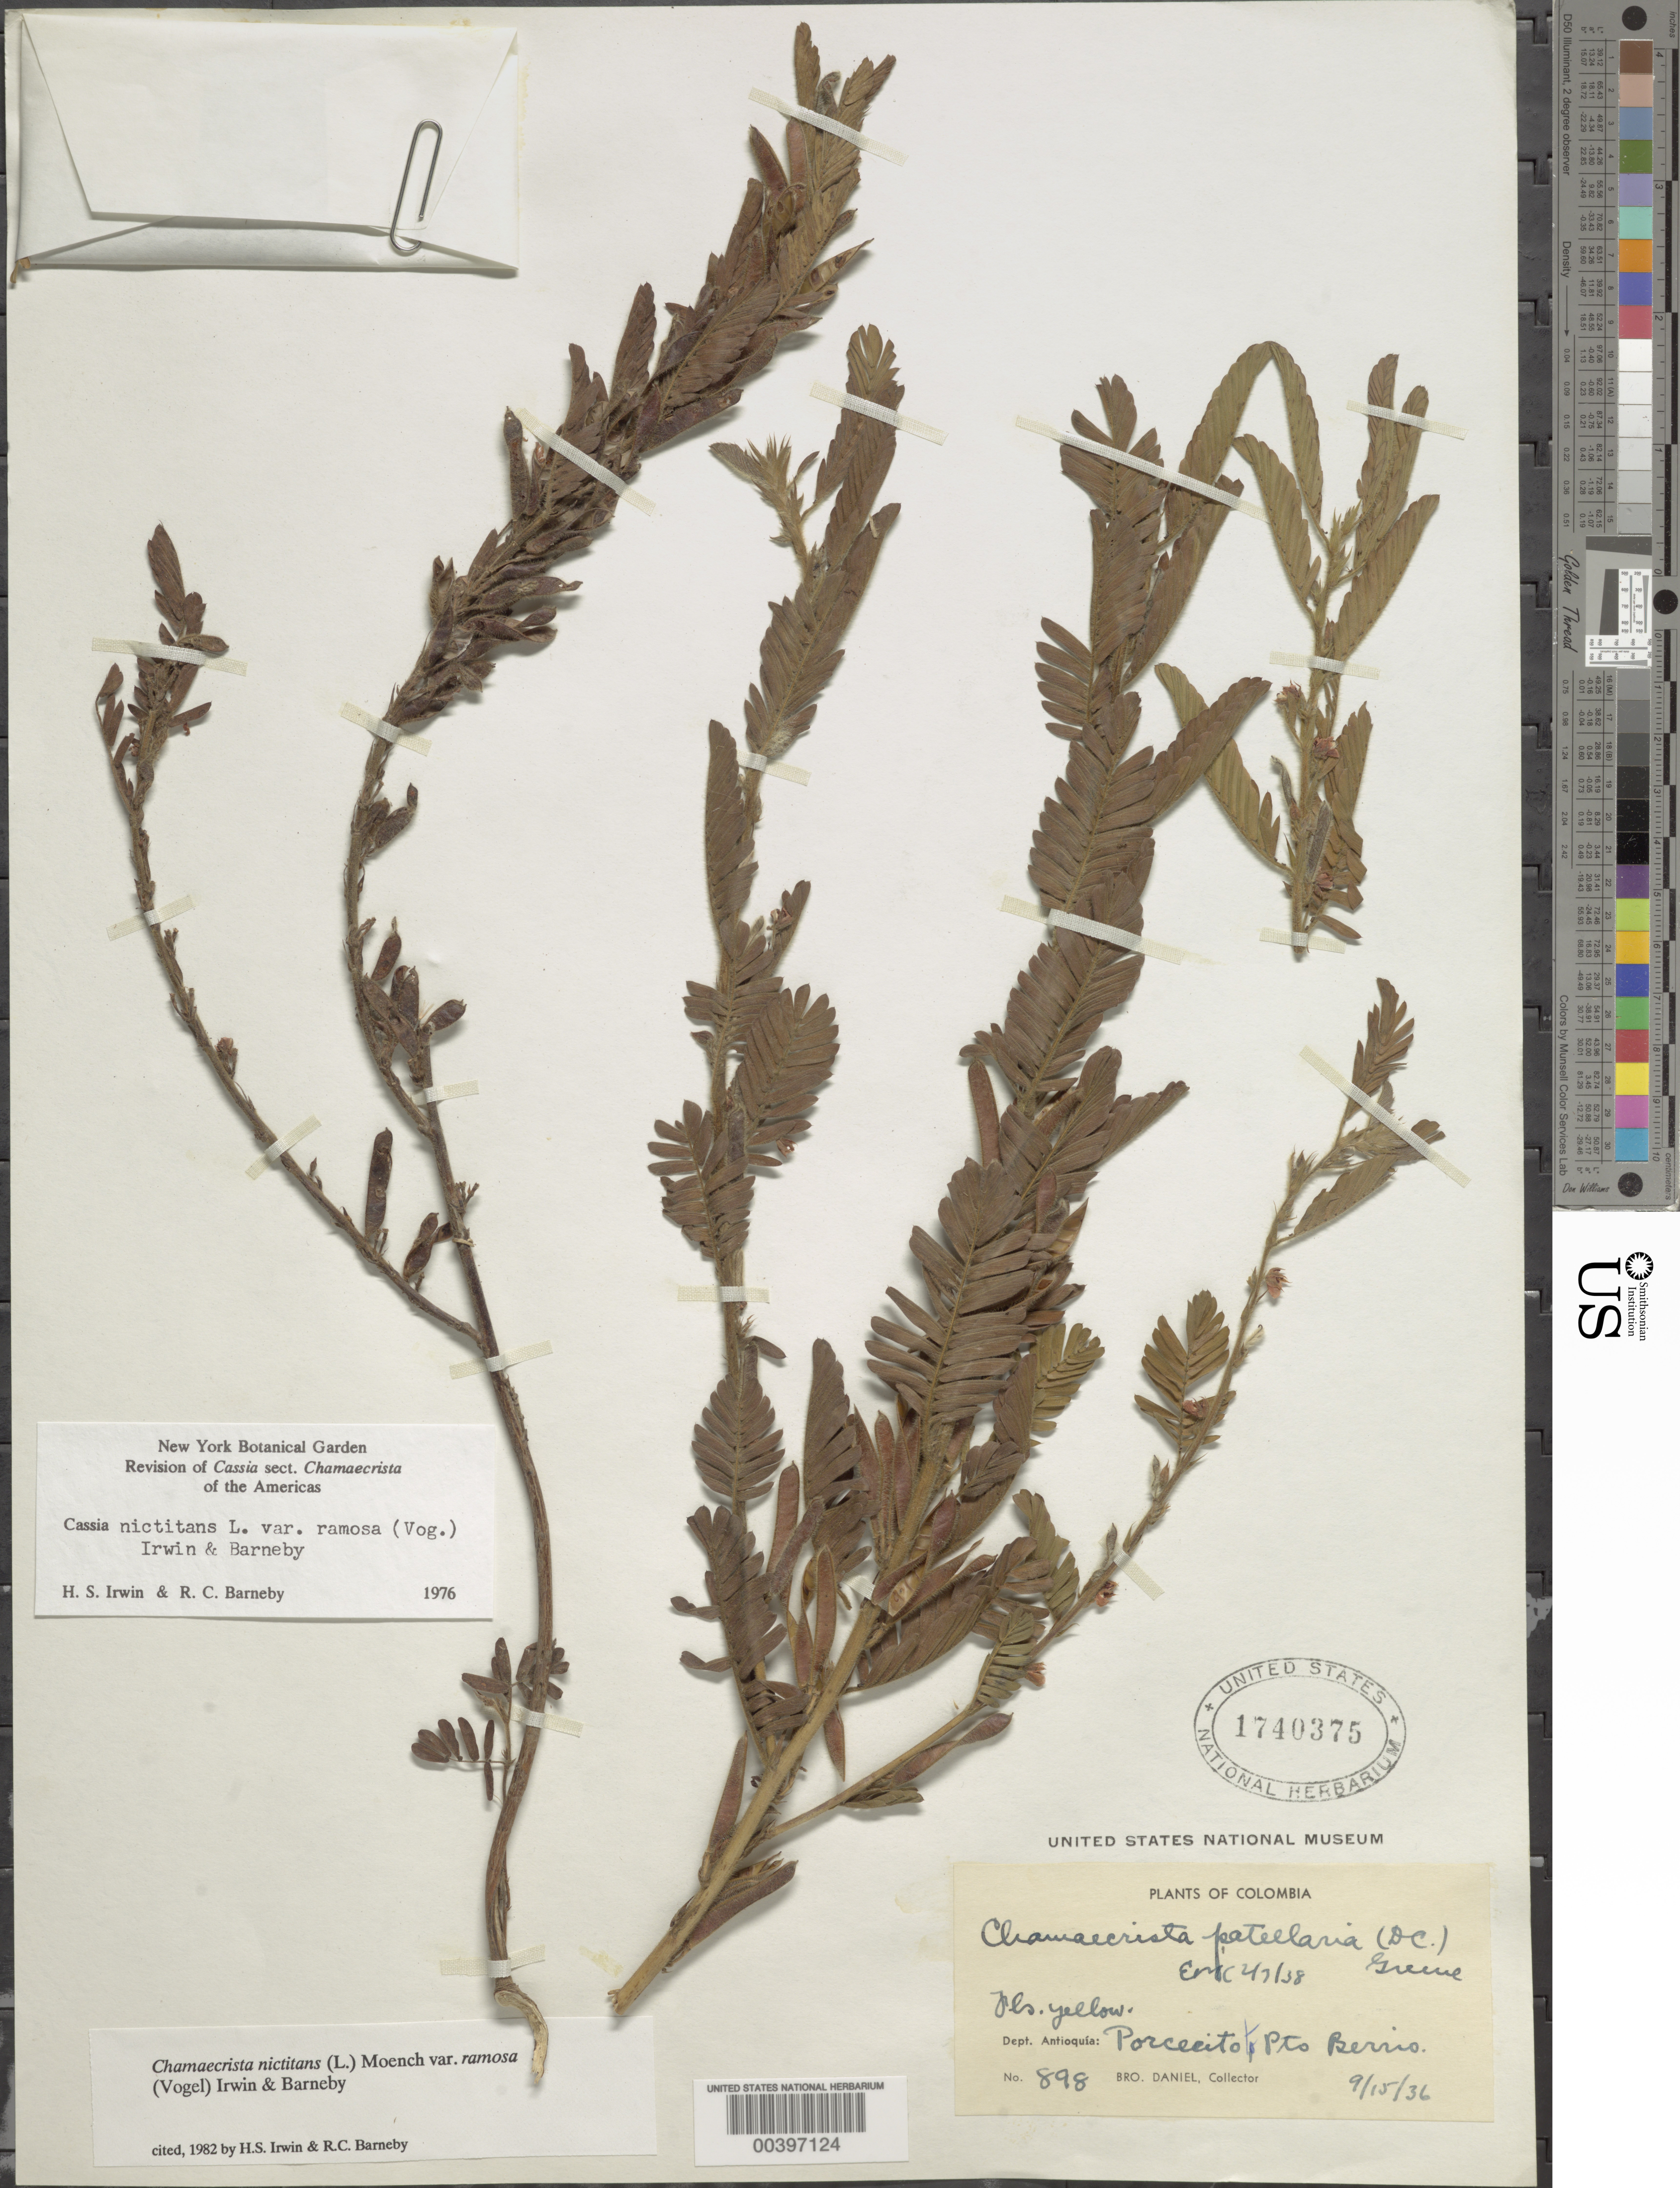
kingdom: Plantae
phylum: Tracheophyta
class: Magnoliopsida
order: Fabales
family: Fabaceae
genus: Chamaecrista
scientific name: Chamaecrista nictitans var. ramosa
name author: (Vogel) H.S. Irwin & Barneby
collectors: Bro. Daniel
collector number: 898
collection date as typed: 15 Sep 1936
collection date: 1936-09-15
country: Colombia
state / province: Antioquia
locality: Porcecito to Pto. Berrio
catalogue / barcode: US 1740375